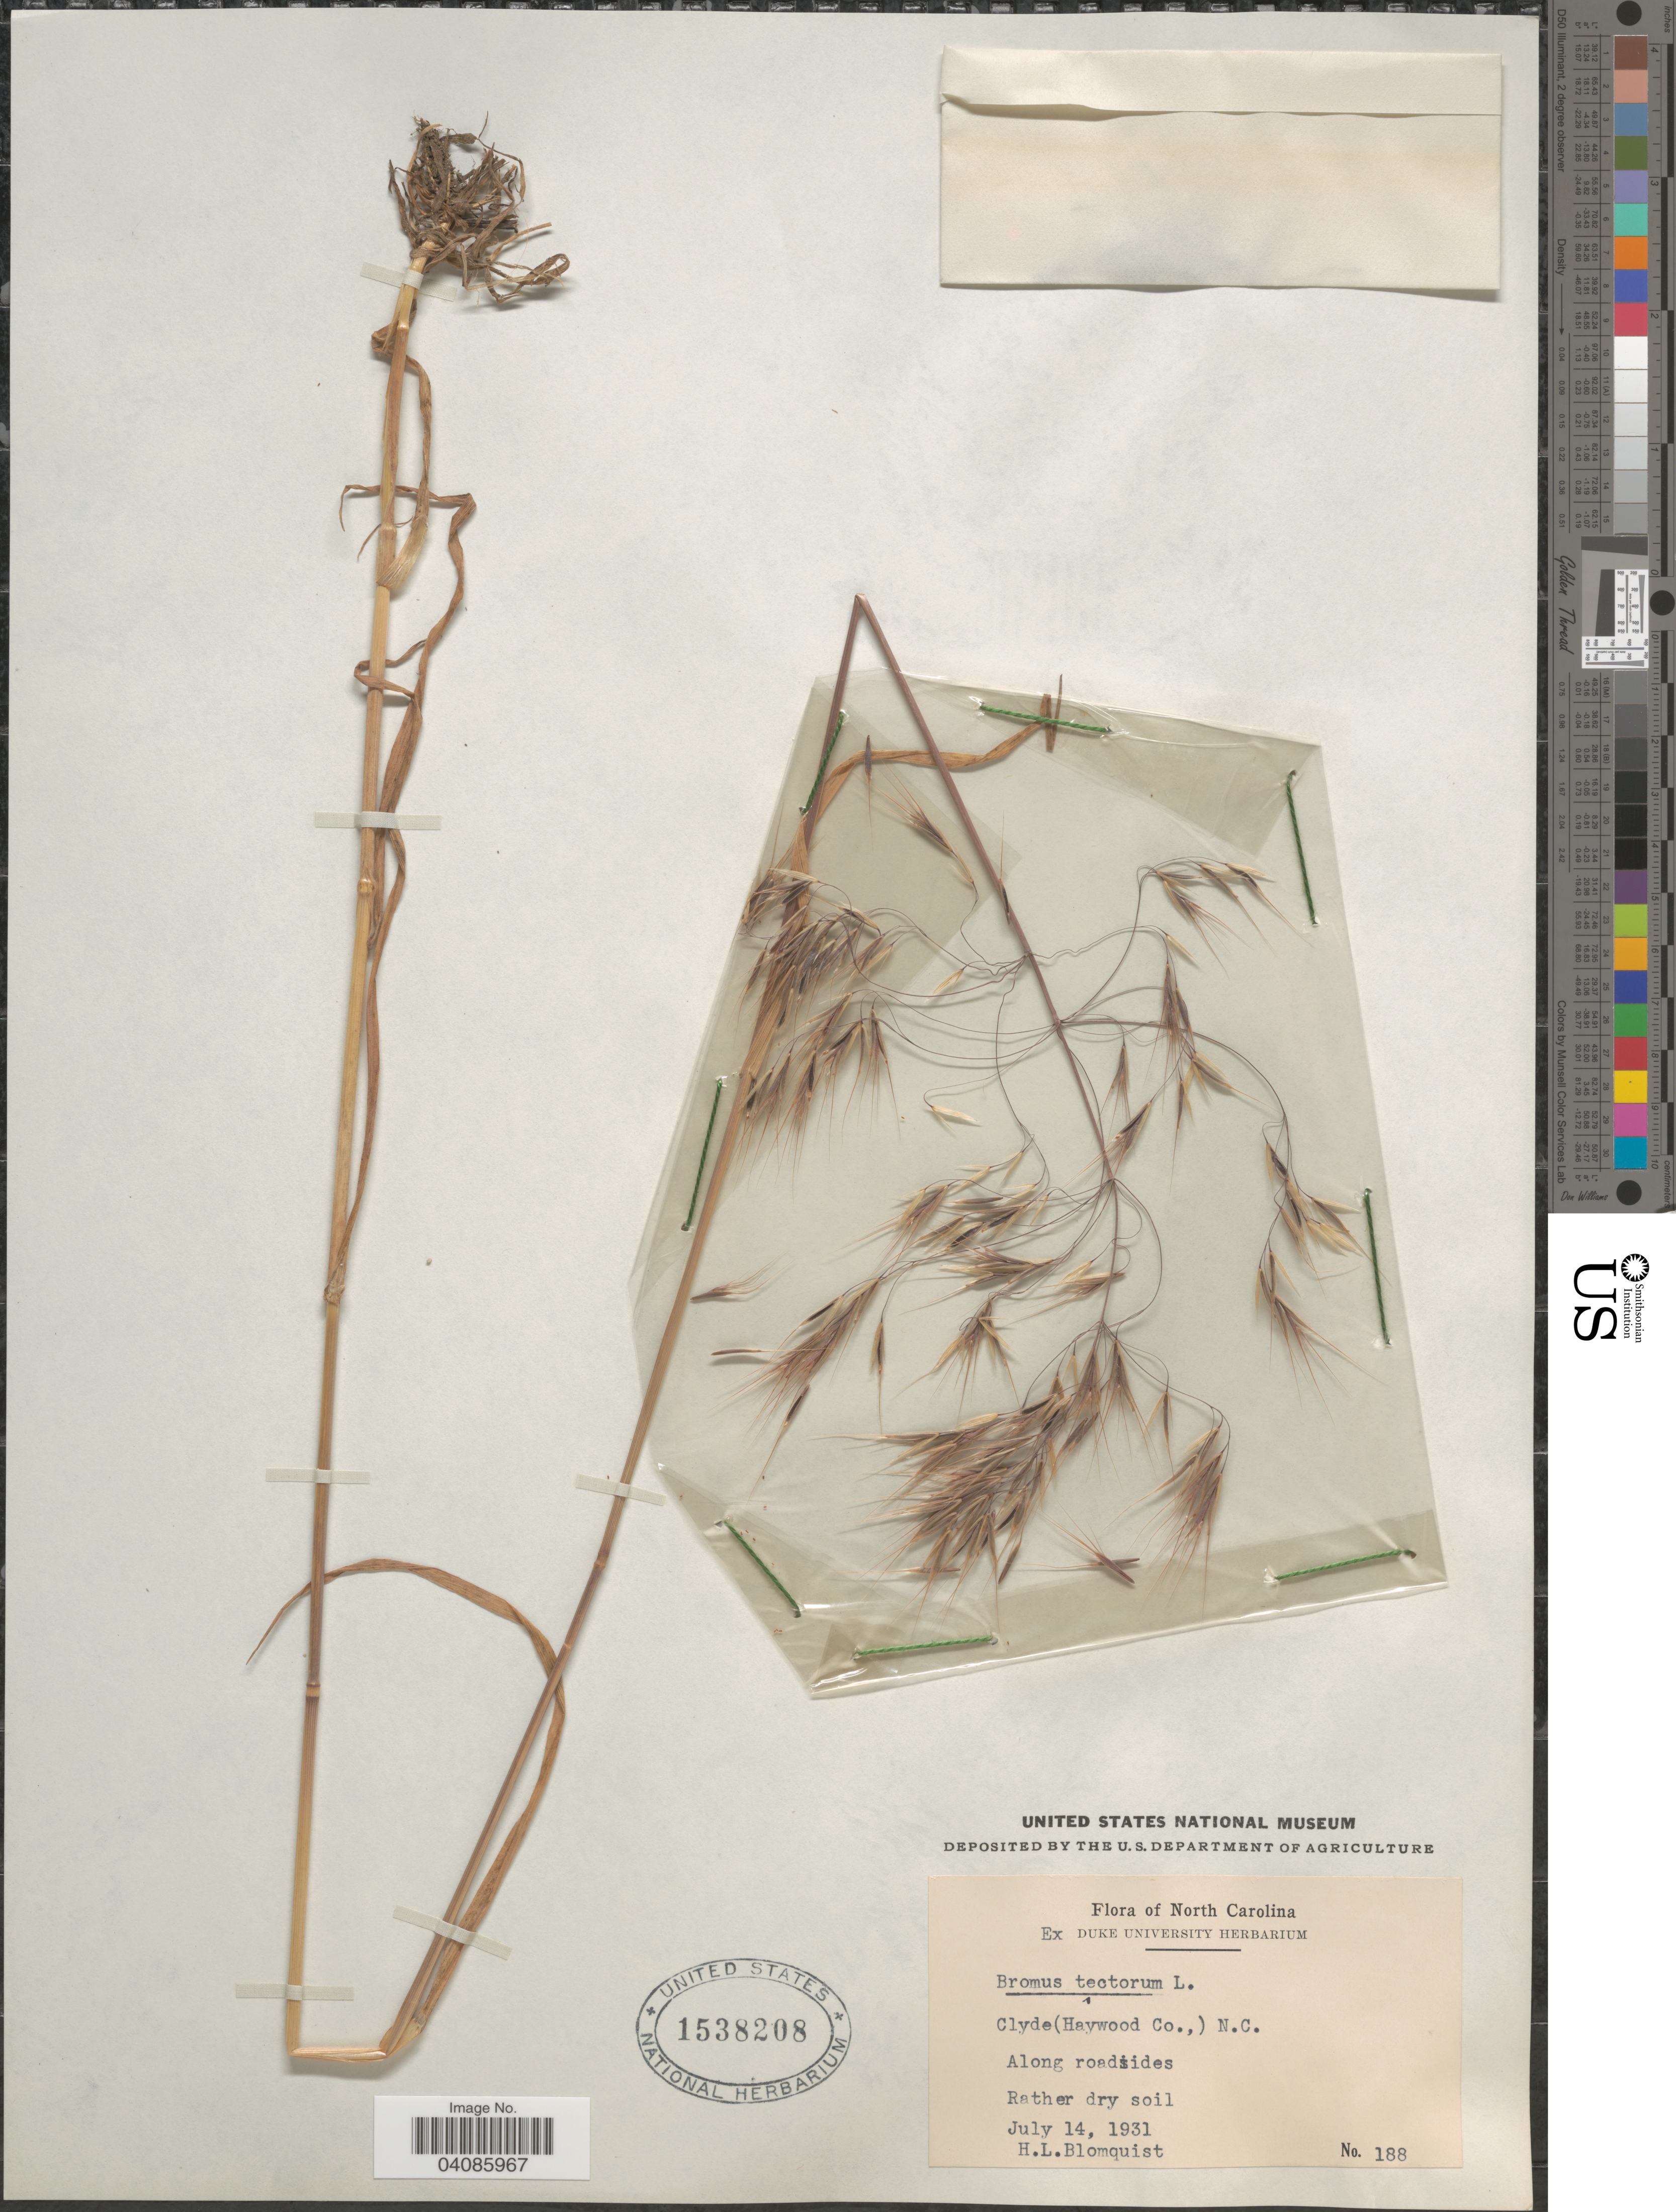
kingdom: Plantae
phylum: Tracheophyta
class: Liliopsida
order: Poales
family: Poaceae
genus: Bromus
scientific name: Bromus tectorum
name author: L.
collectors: H. Blomquist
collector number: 188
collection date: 1931-07-14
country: United States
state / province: North Carolina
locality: Clyde (Haywood Co.) Along roadsides.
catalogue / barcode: US 1538208